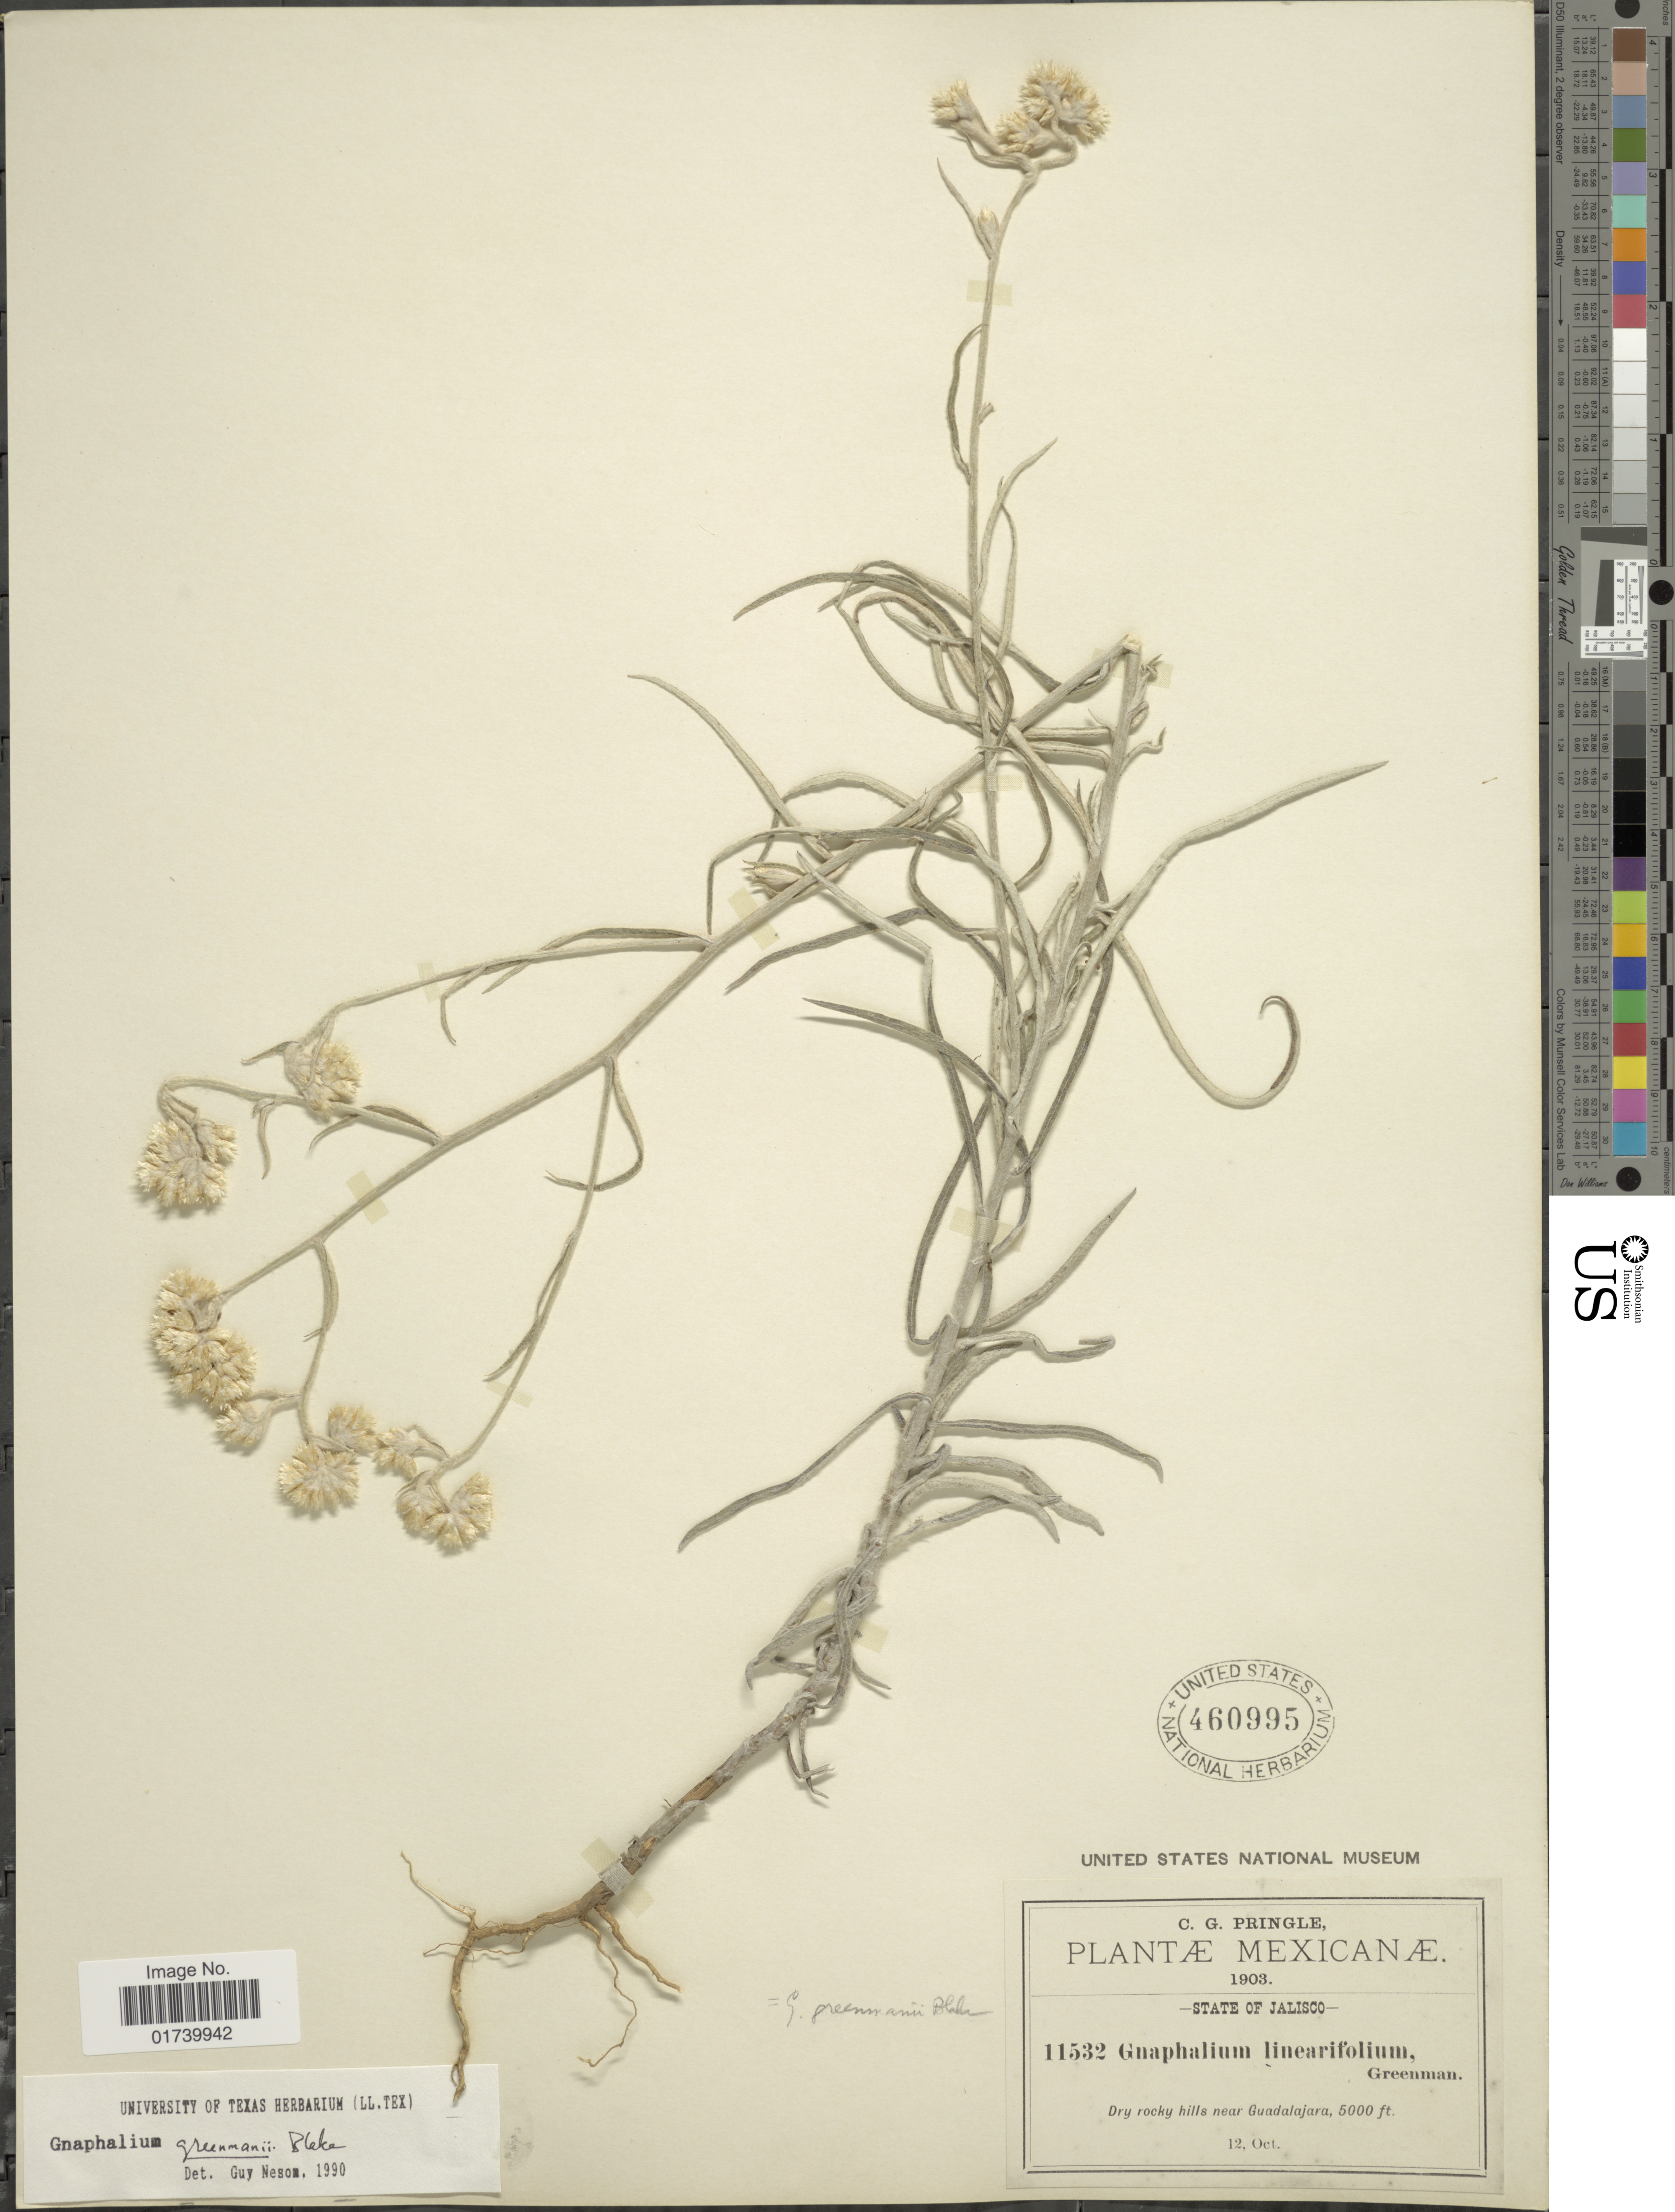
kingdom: Plantae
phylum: Tracheophyta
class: Magnoliopsida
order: Asterales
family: Asteraceae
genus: Pseudognaphalium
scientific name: Pseudognaphalium greenmannii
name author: (S.F. Blake) Anderb.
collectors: C. G. Pringle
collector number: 11532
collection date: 1903-10-12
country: Mexico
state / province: Jalisco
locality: State of Jalisco, dry rocky hills near Guadalajara.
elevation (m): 1524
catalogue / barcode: US 460995